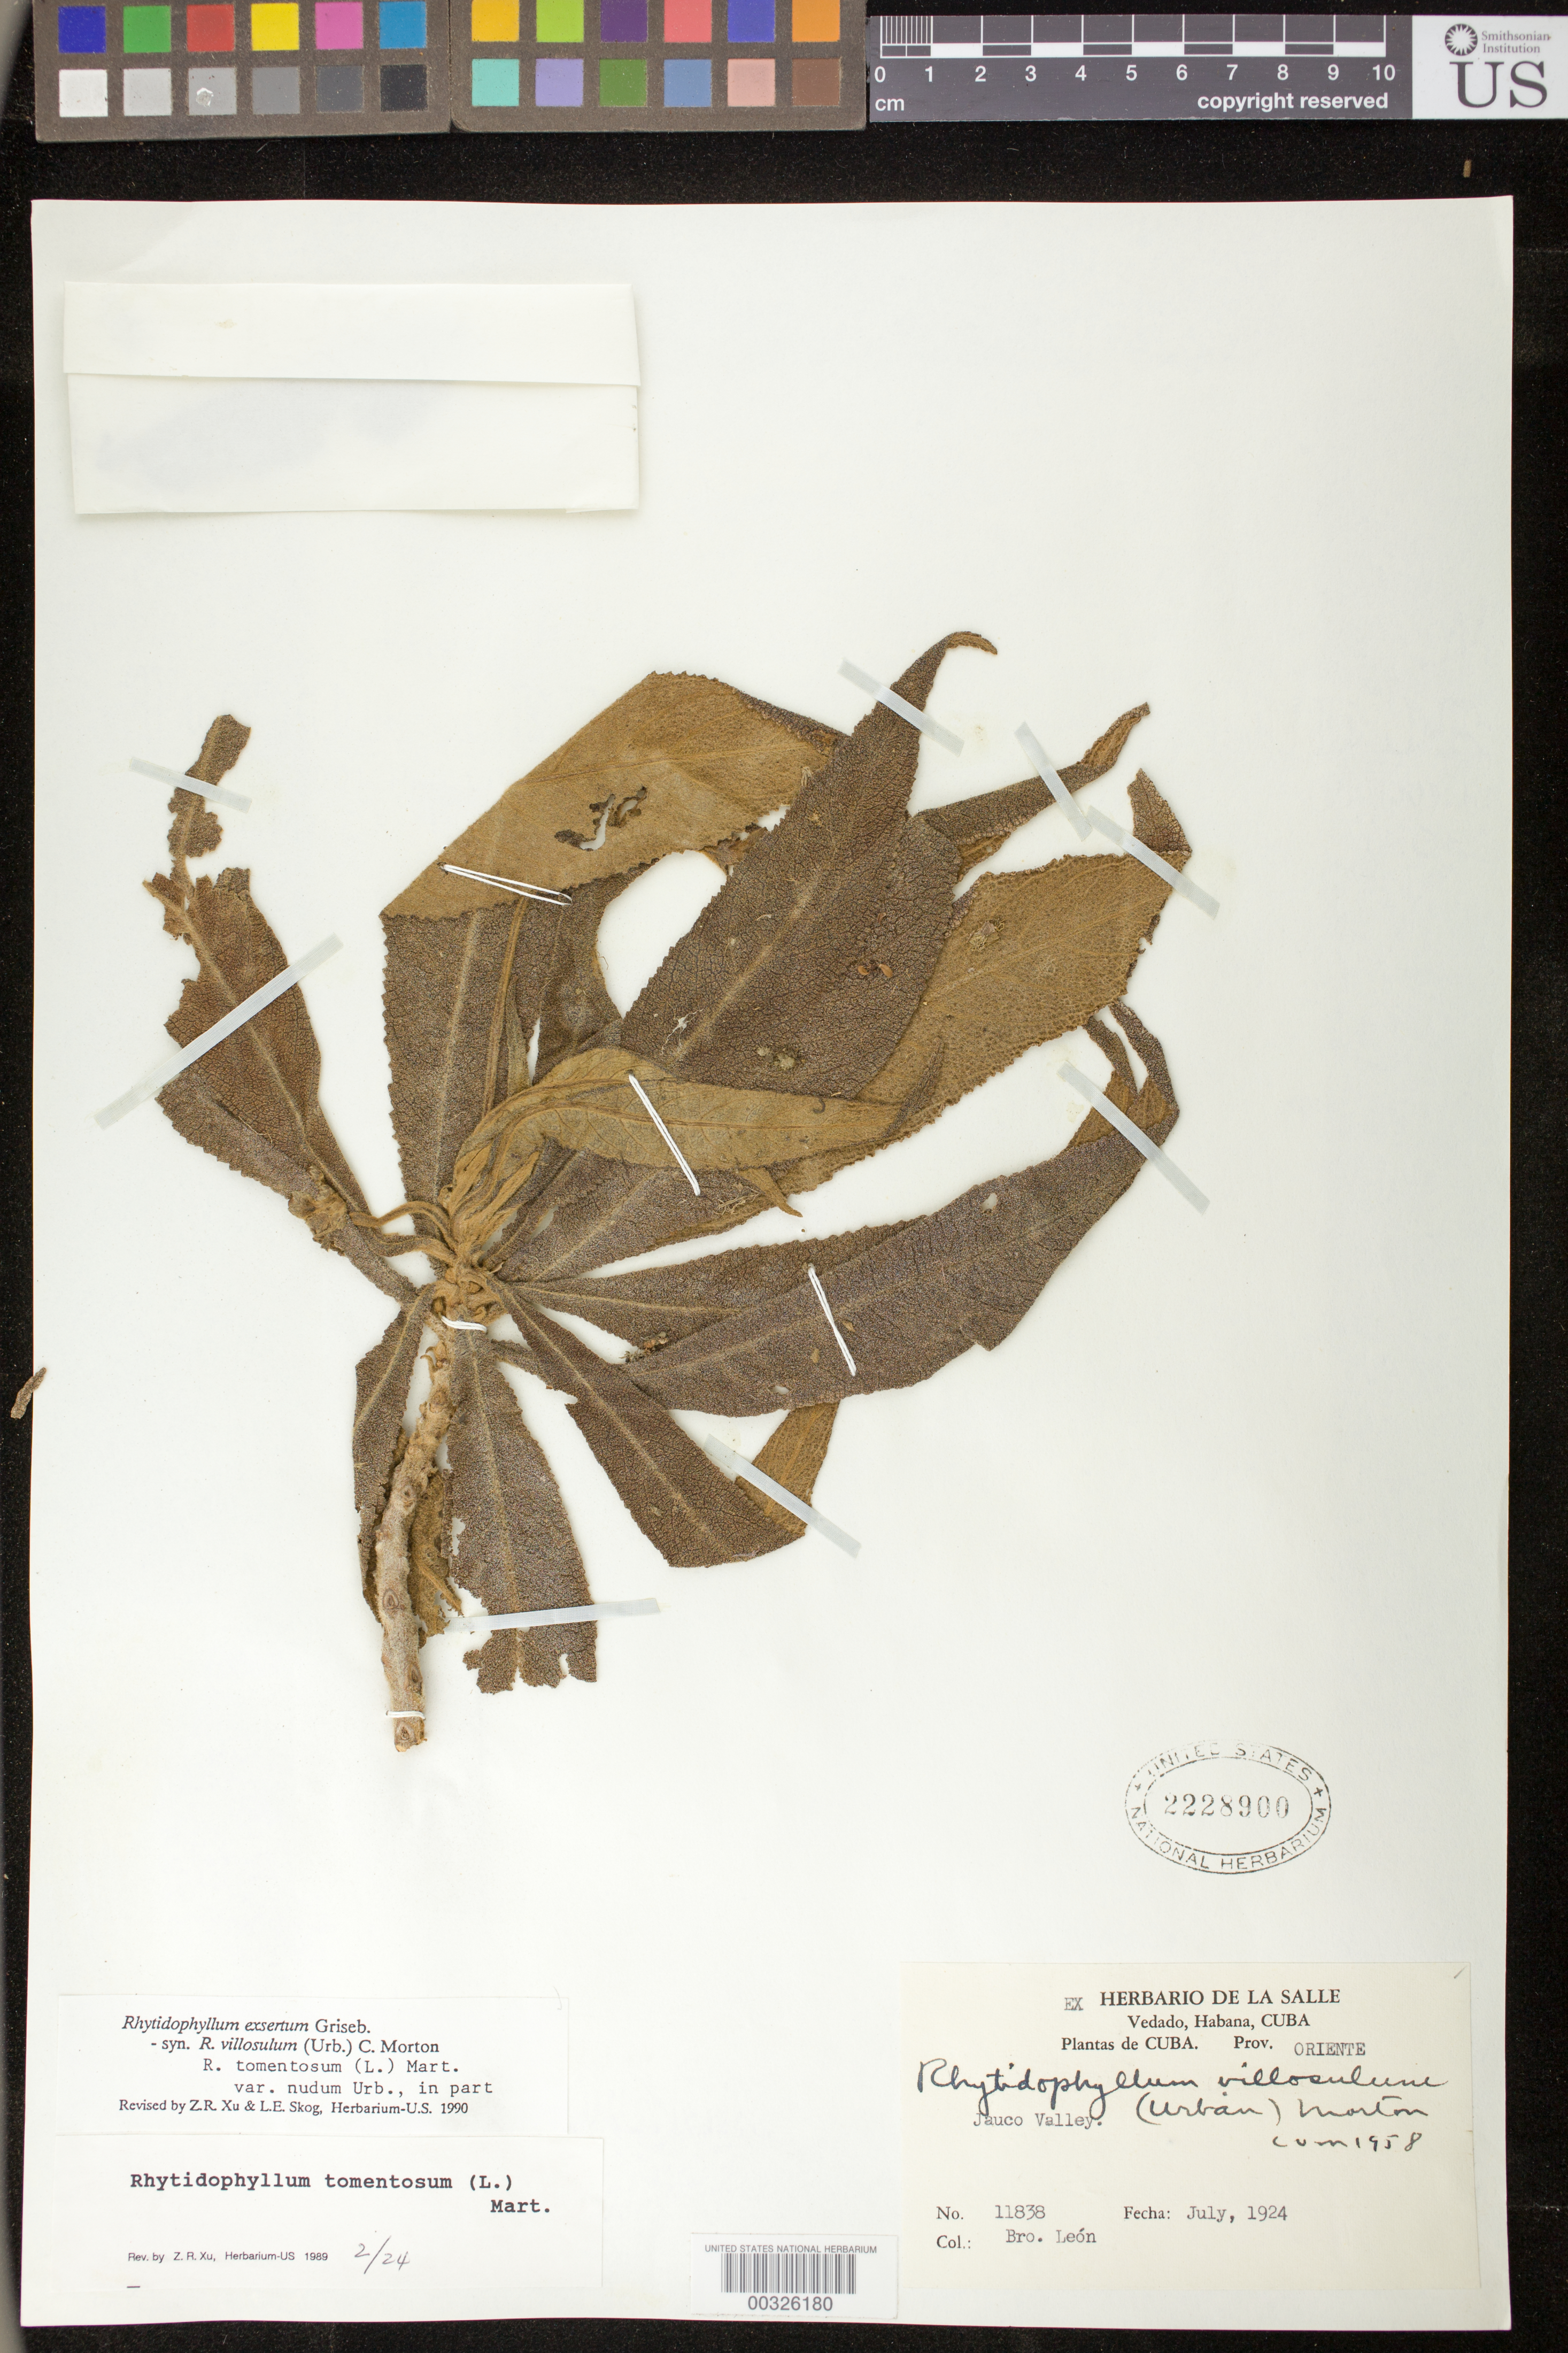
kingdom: Plantae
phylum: Tracheophyta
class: Magnoliopsida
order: Lamiales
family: Gesneriaceae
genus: Rhytidophyllum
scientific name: Rhytidophyllum exsertum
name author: Griseb.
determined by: Skog, Laurence E.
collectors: F. Leon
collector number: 11838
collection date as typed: Jul 1924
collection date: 1924-07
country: Cuba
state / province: Oriente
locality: Jauco Valley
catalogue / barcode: US 2228900